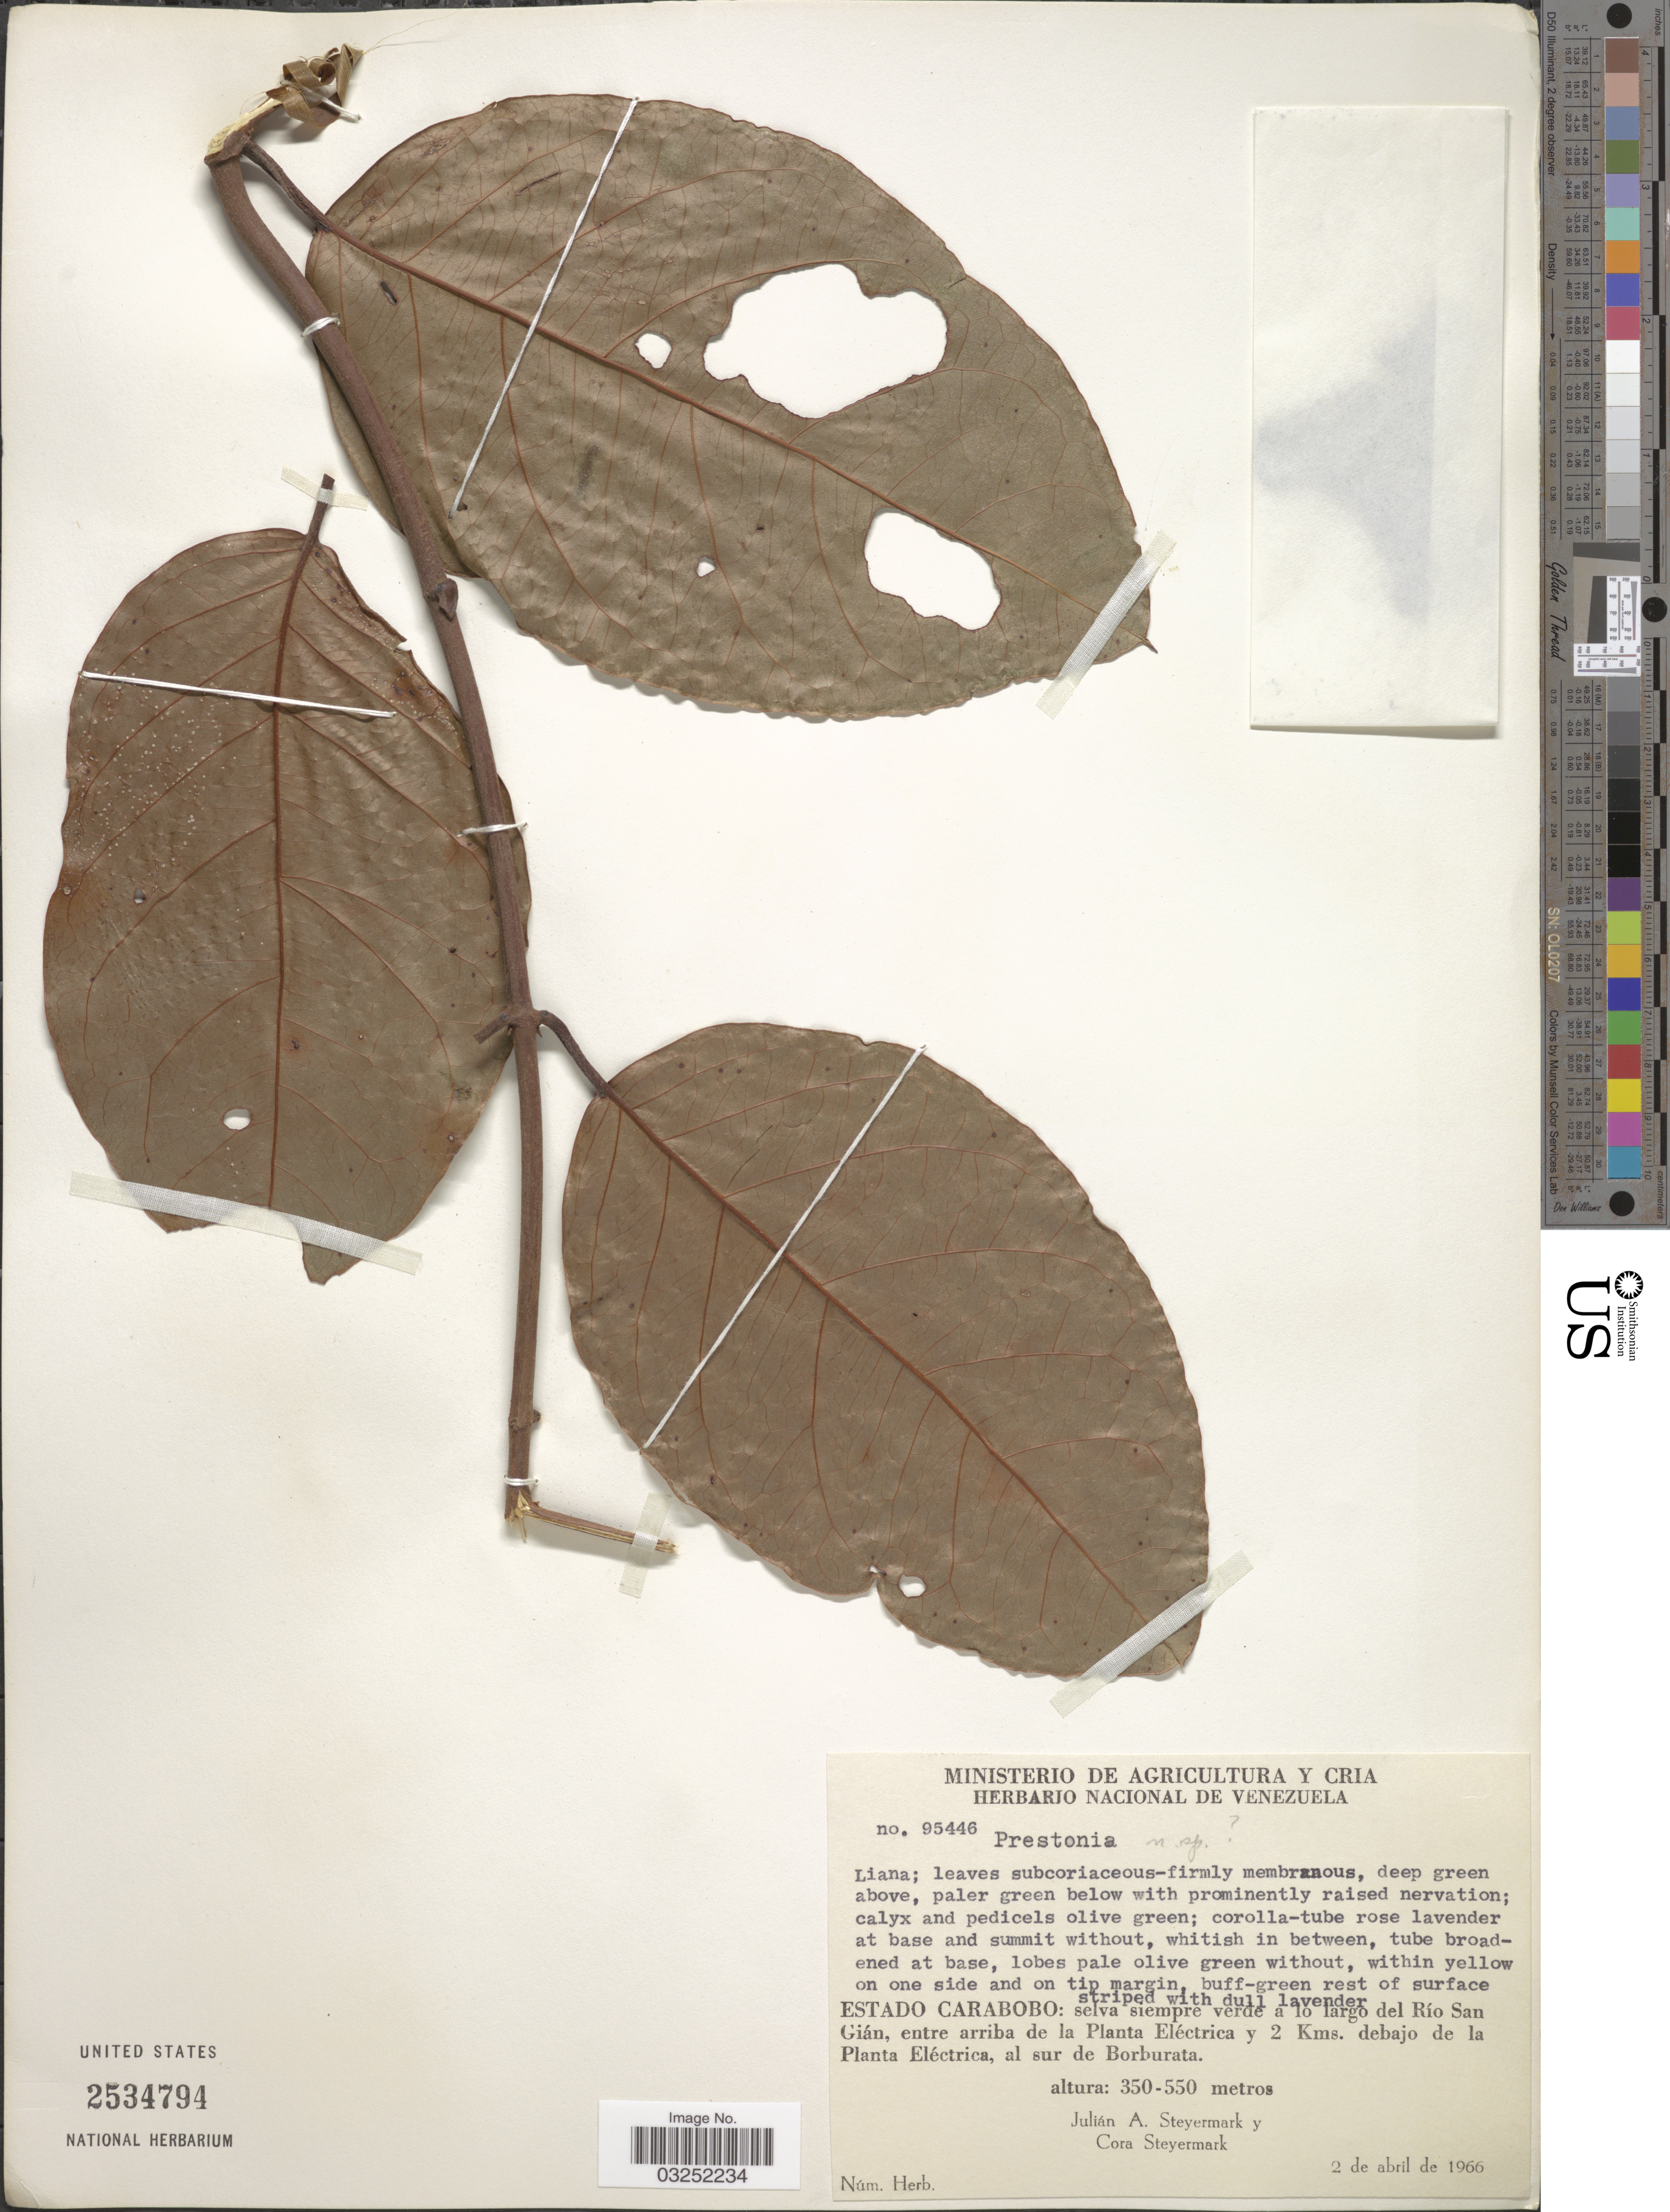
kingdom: Plantae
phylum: Tracheophyta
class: Magnoliopsida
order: Gentianales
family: Apocynaceae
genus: Prestonia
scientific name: Prestonia sp.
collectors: J. Steyermark & C. Steyermark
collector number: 95446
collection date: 1966-04-02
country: Venezuela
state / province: Carabobo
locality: Selva siempre verde a lo largo del Río San Gián, entre arriba de la Planta Eléctrica y 2 Kms. debajo de la Planta Eléctrica, al sur de Borburata.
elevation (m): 350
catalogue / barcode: US 2534794